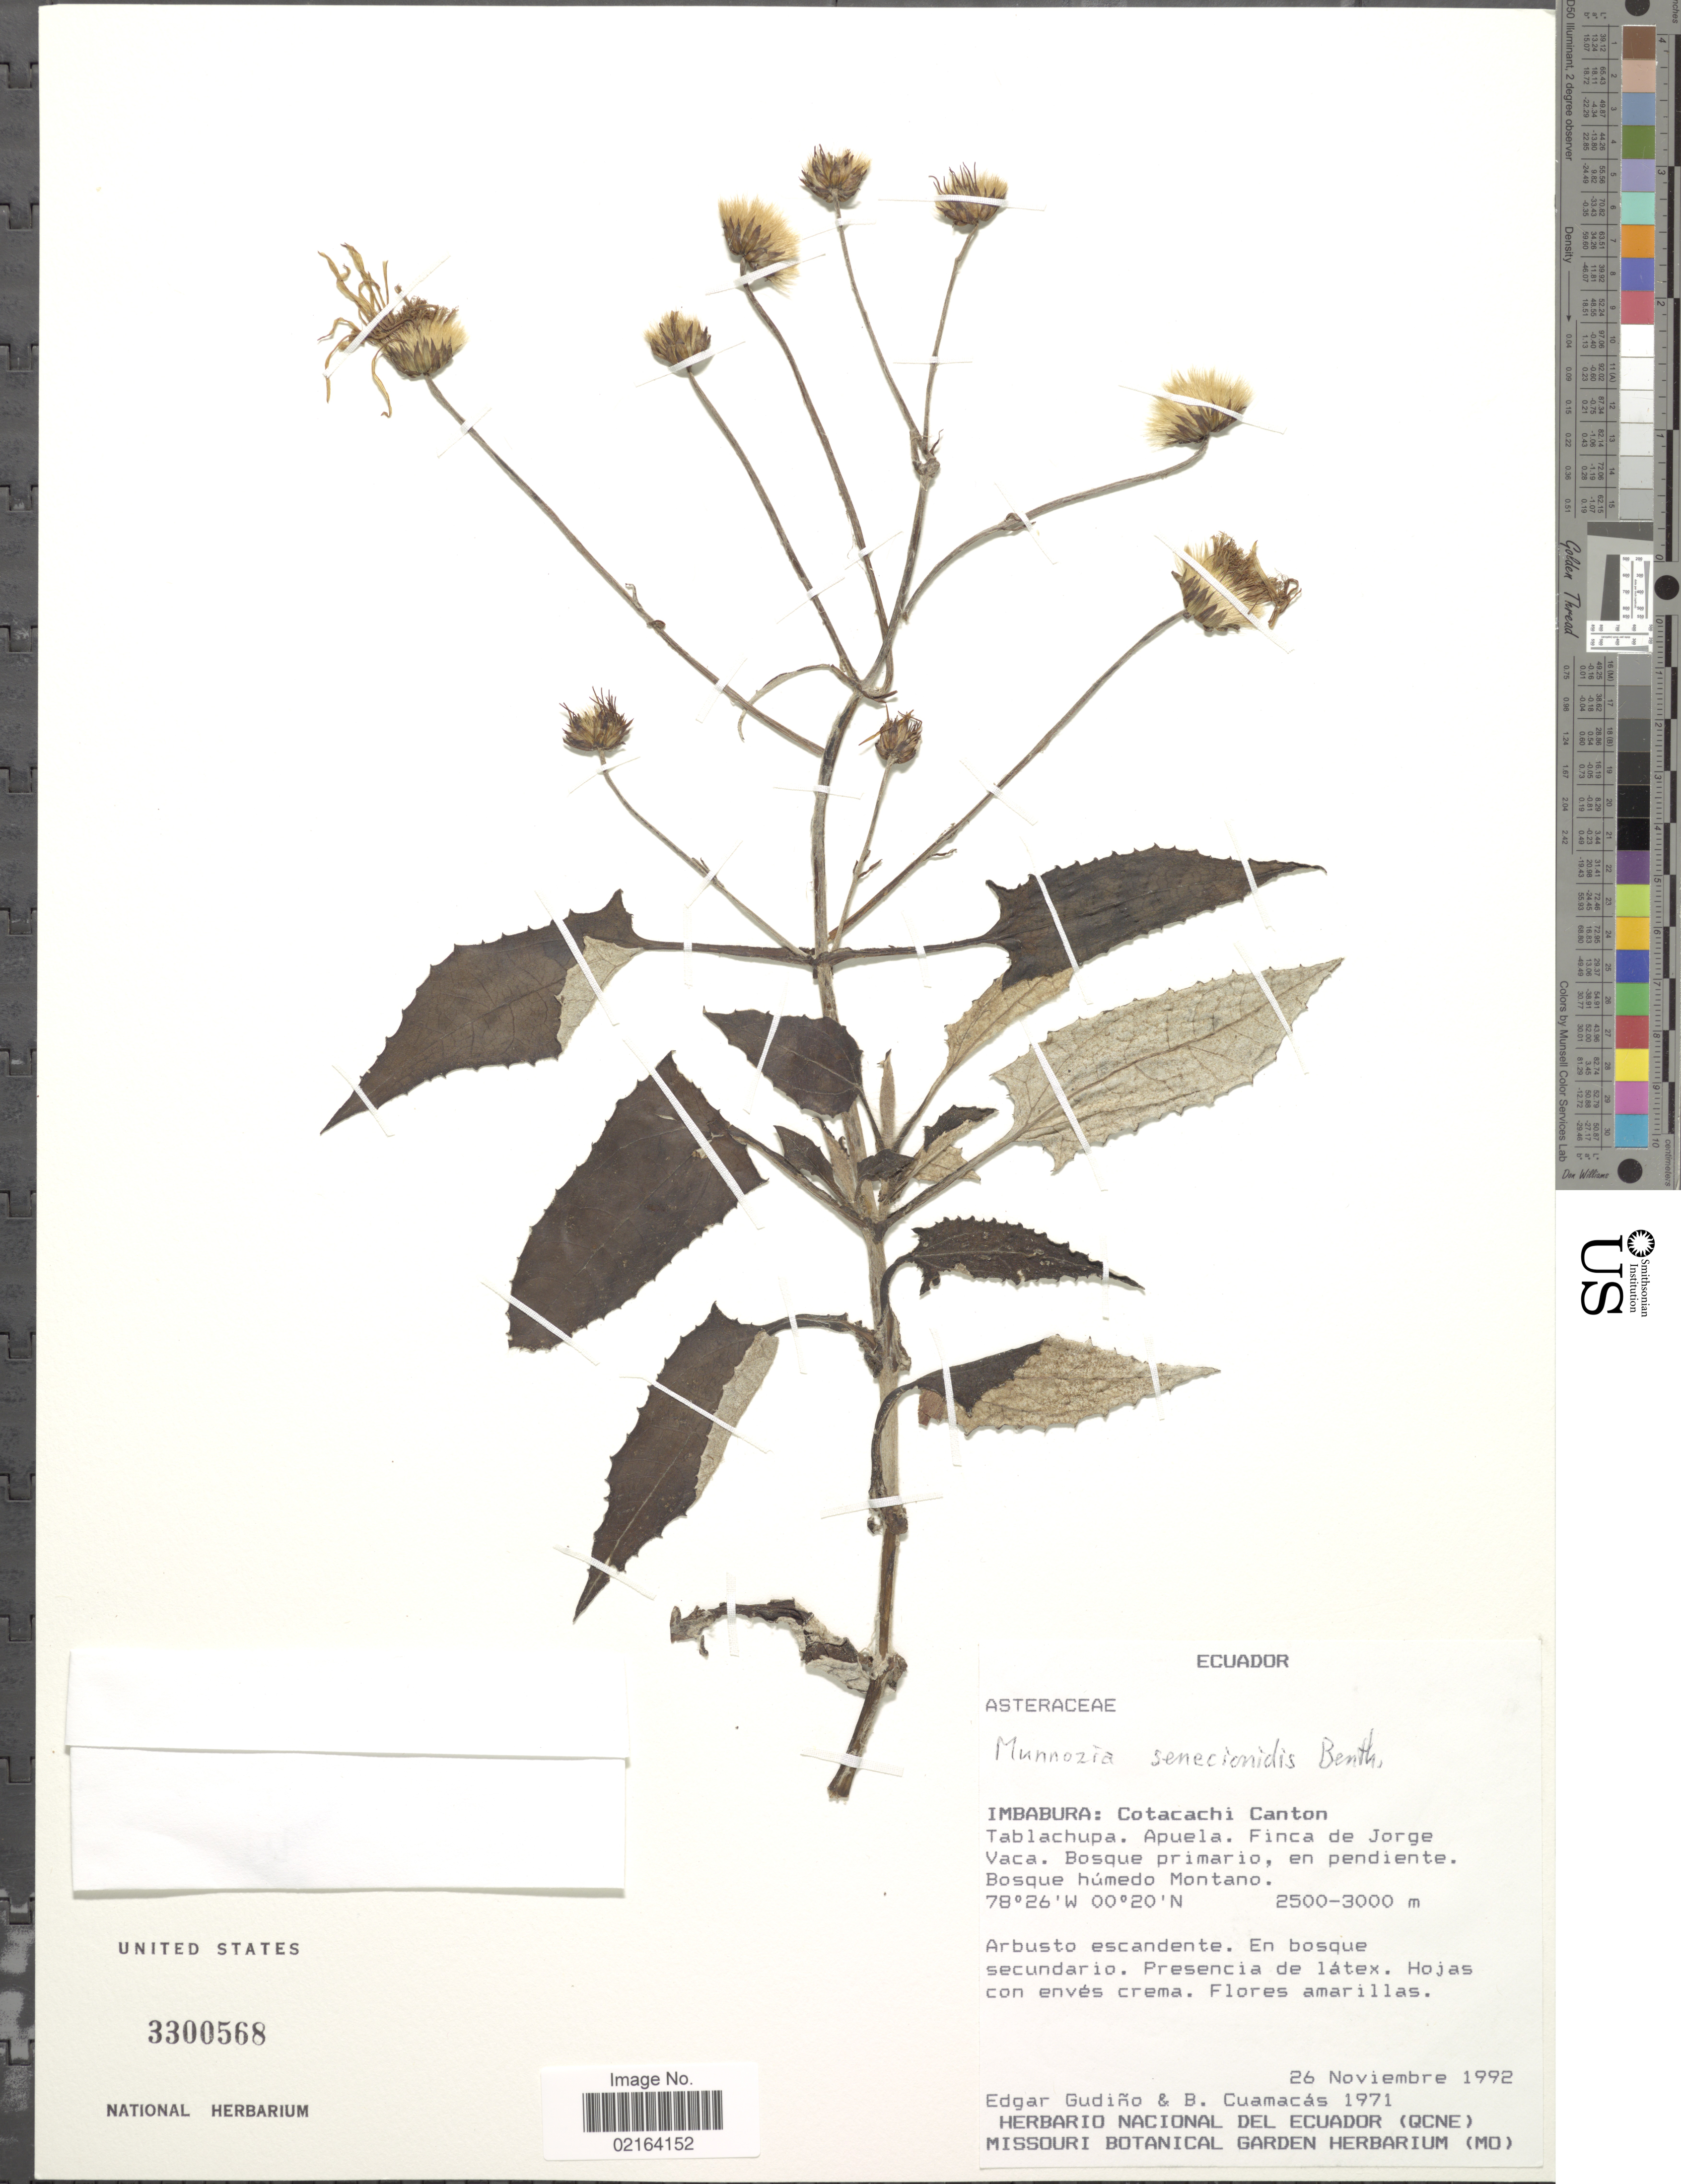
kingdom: Plantae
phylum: Tracheophyta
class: Magnoliopsida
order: Asterales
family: Asteraceae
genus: Munnozia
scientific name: Munnozia senecionidis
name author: Benth.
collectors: E. Gudiño & B. Cuamacas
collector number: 1971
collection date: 1992-11-26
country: Ecuador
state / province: Imbabura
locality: Imbabura: Cotacachi Canton, Tablachupa, Apuela, Finca de Jorge Vaca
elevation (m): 2500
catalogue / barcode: US 3300568